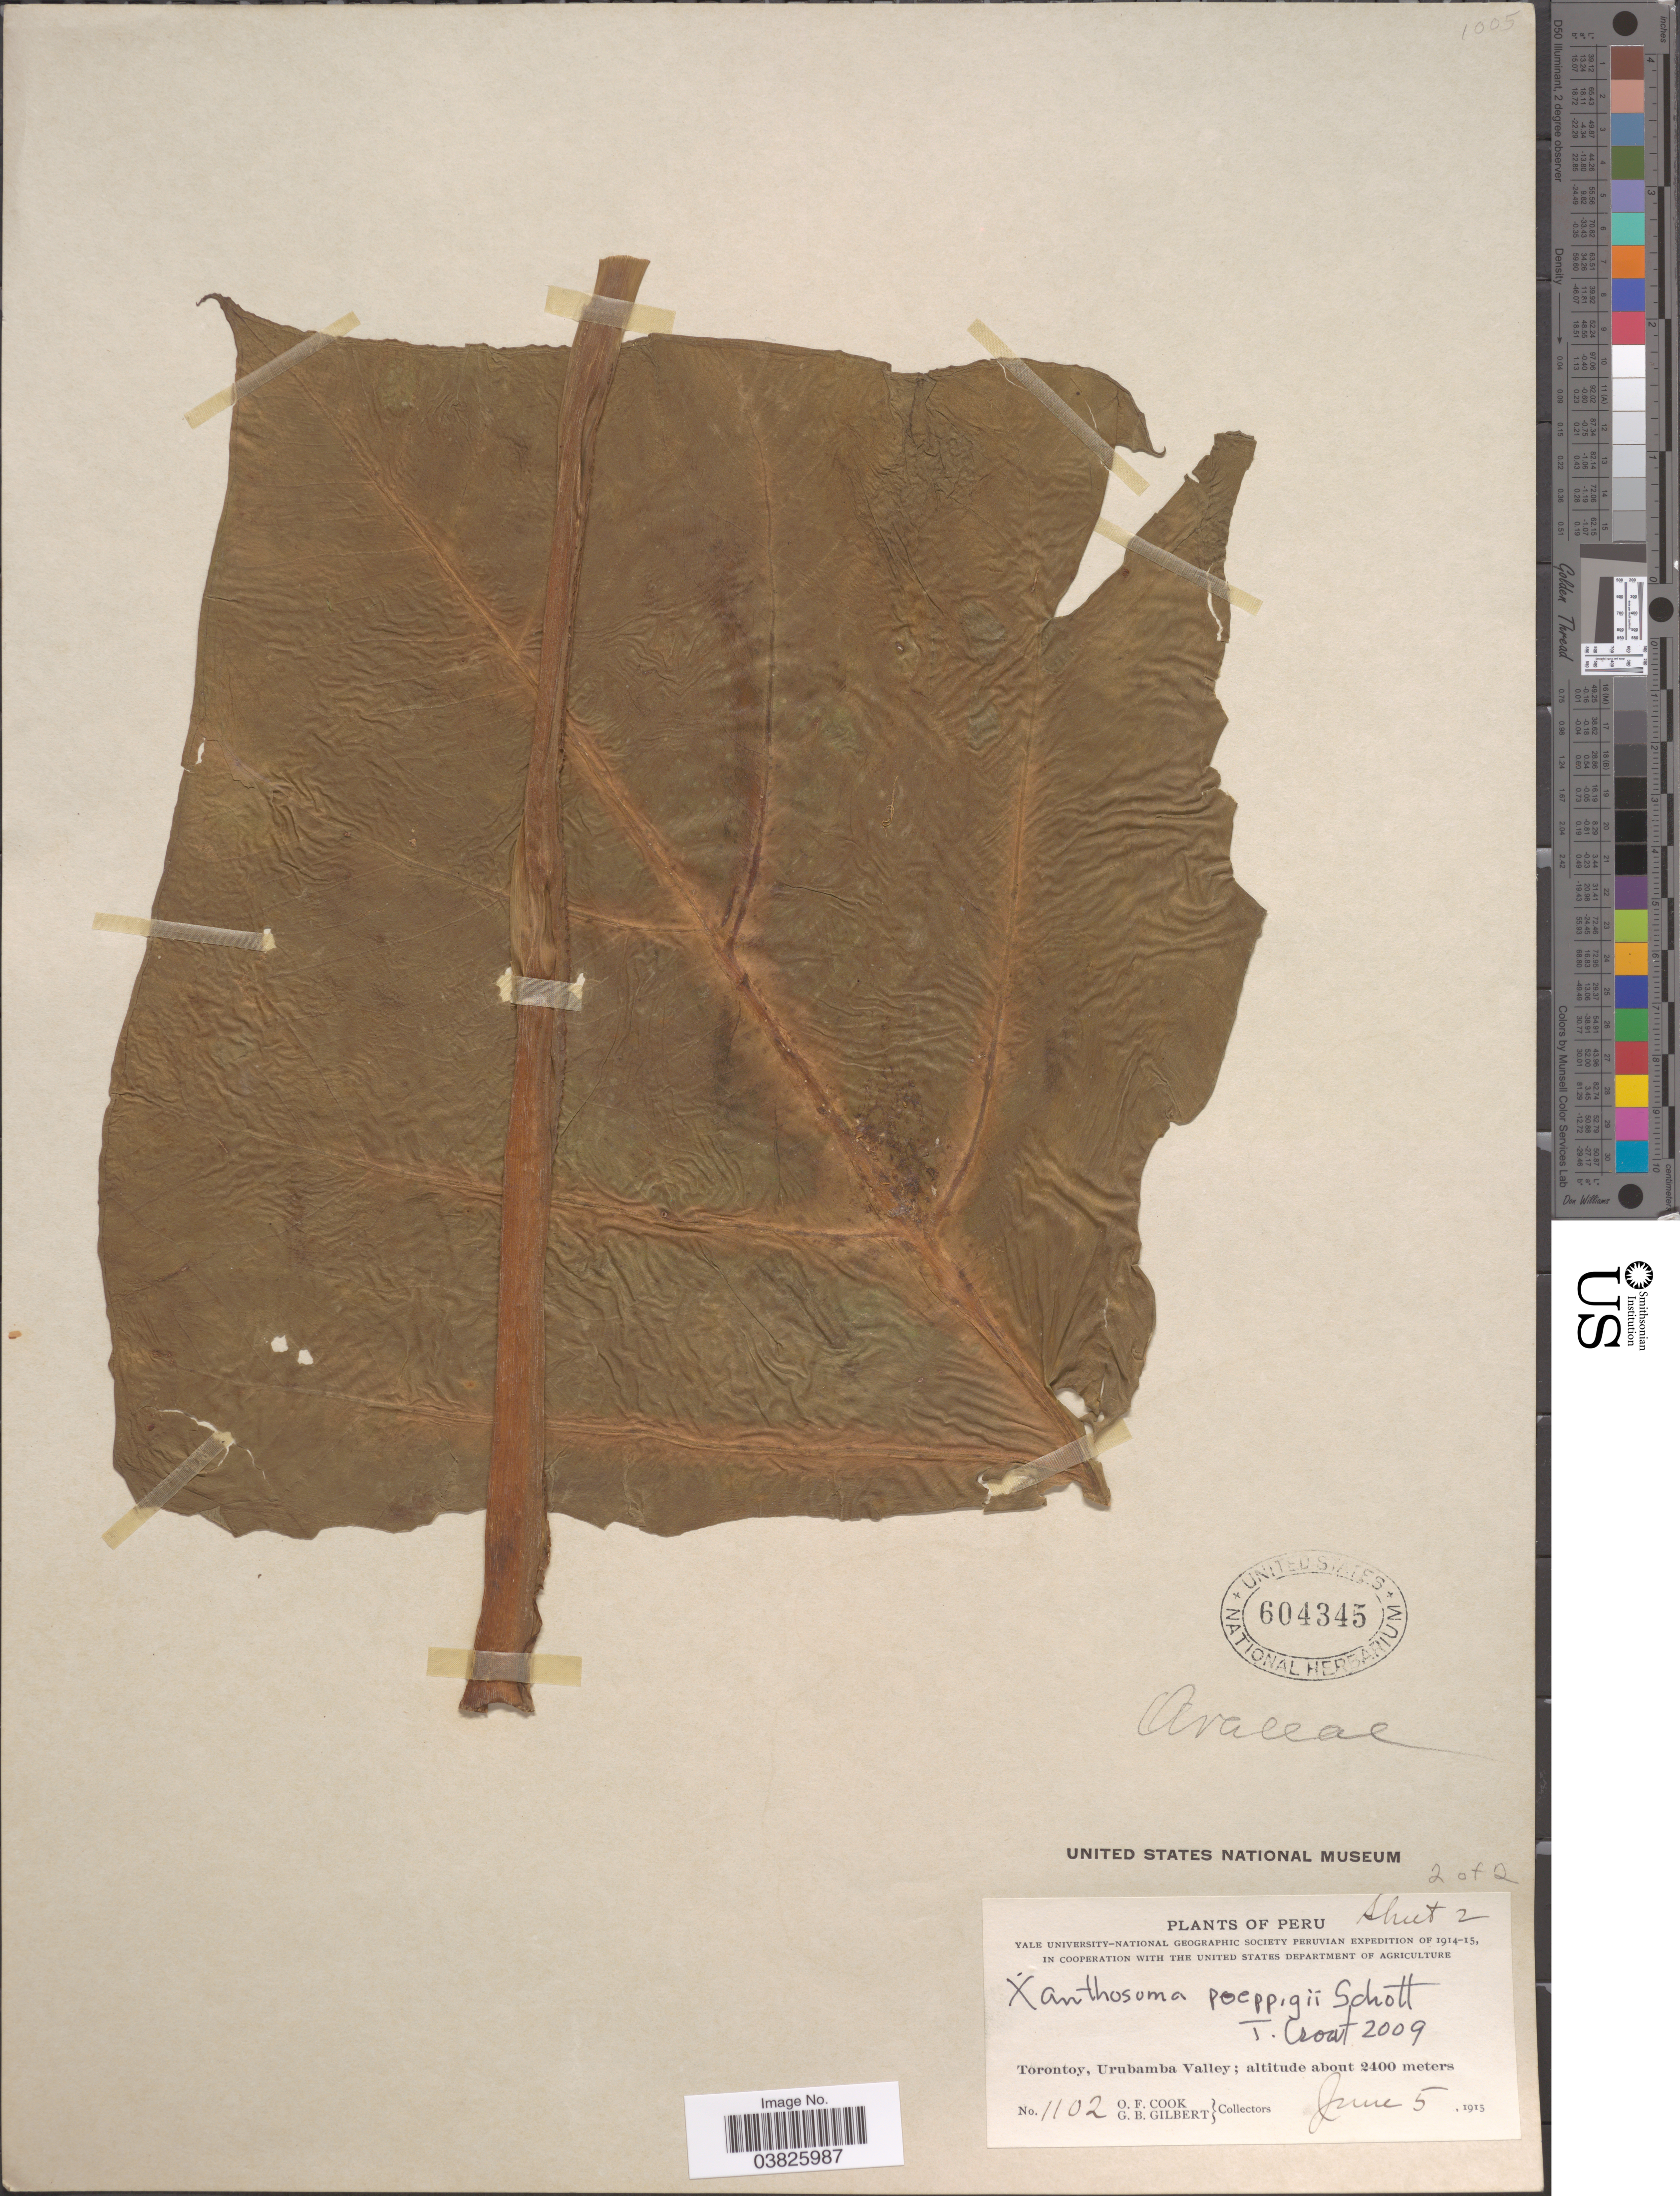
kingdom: Plantae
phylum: Tracheophyta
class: Liliopsida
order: Alismatales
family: Araceae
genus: Xanthosoma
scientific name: Xanthosoma poeppigii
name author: Schott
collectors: O. F. Cook & G. B. Gilbert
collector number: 1102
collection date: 1915-06-05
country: Peru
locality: Torontoy, Urubamba Valley.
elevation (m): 2400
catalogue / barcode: US 604345